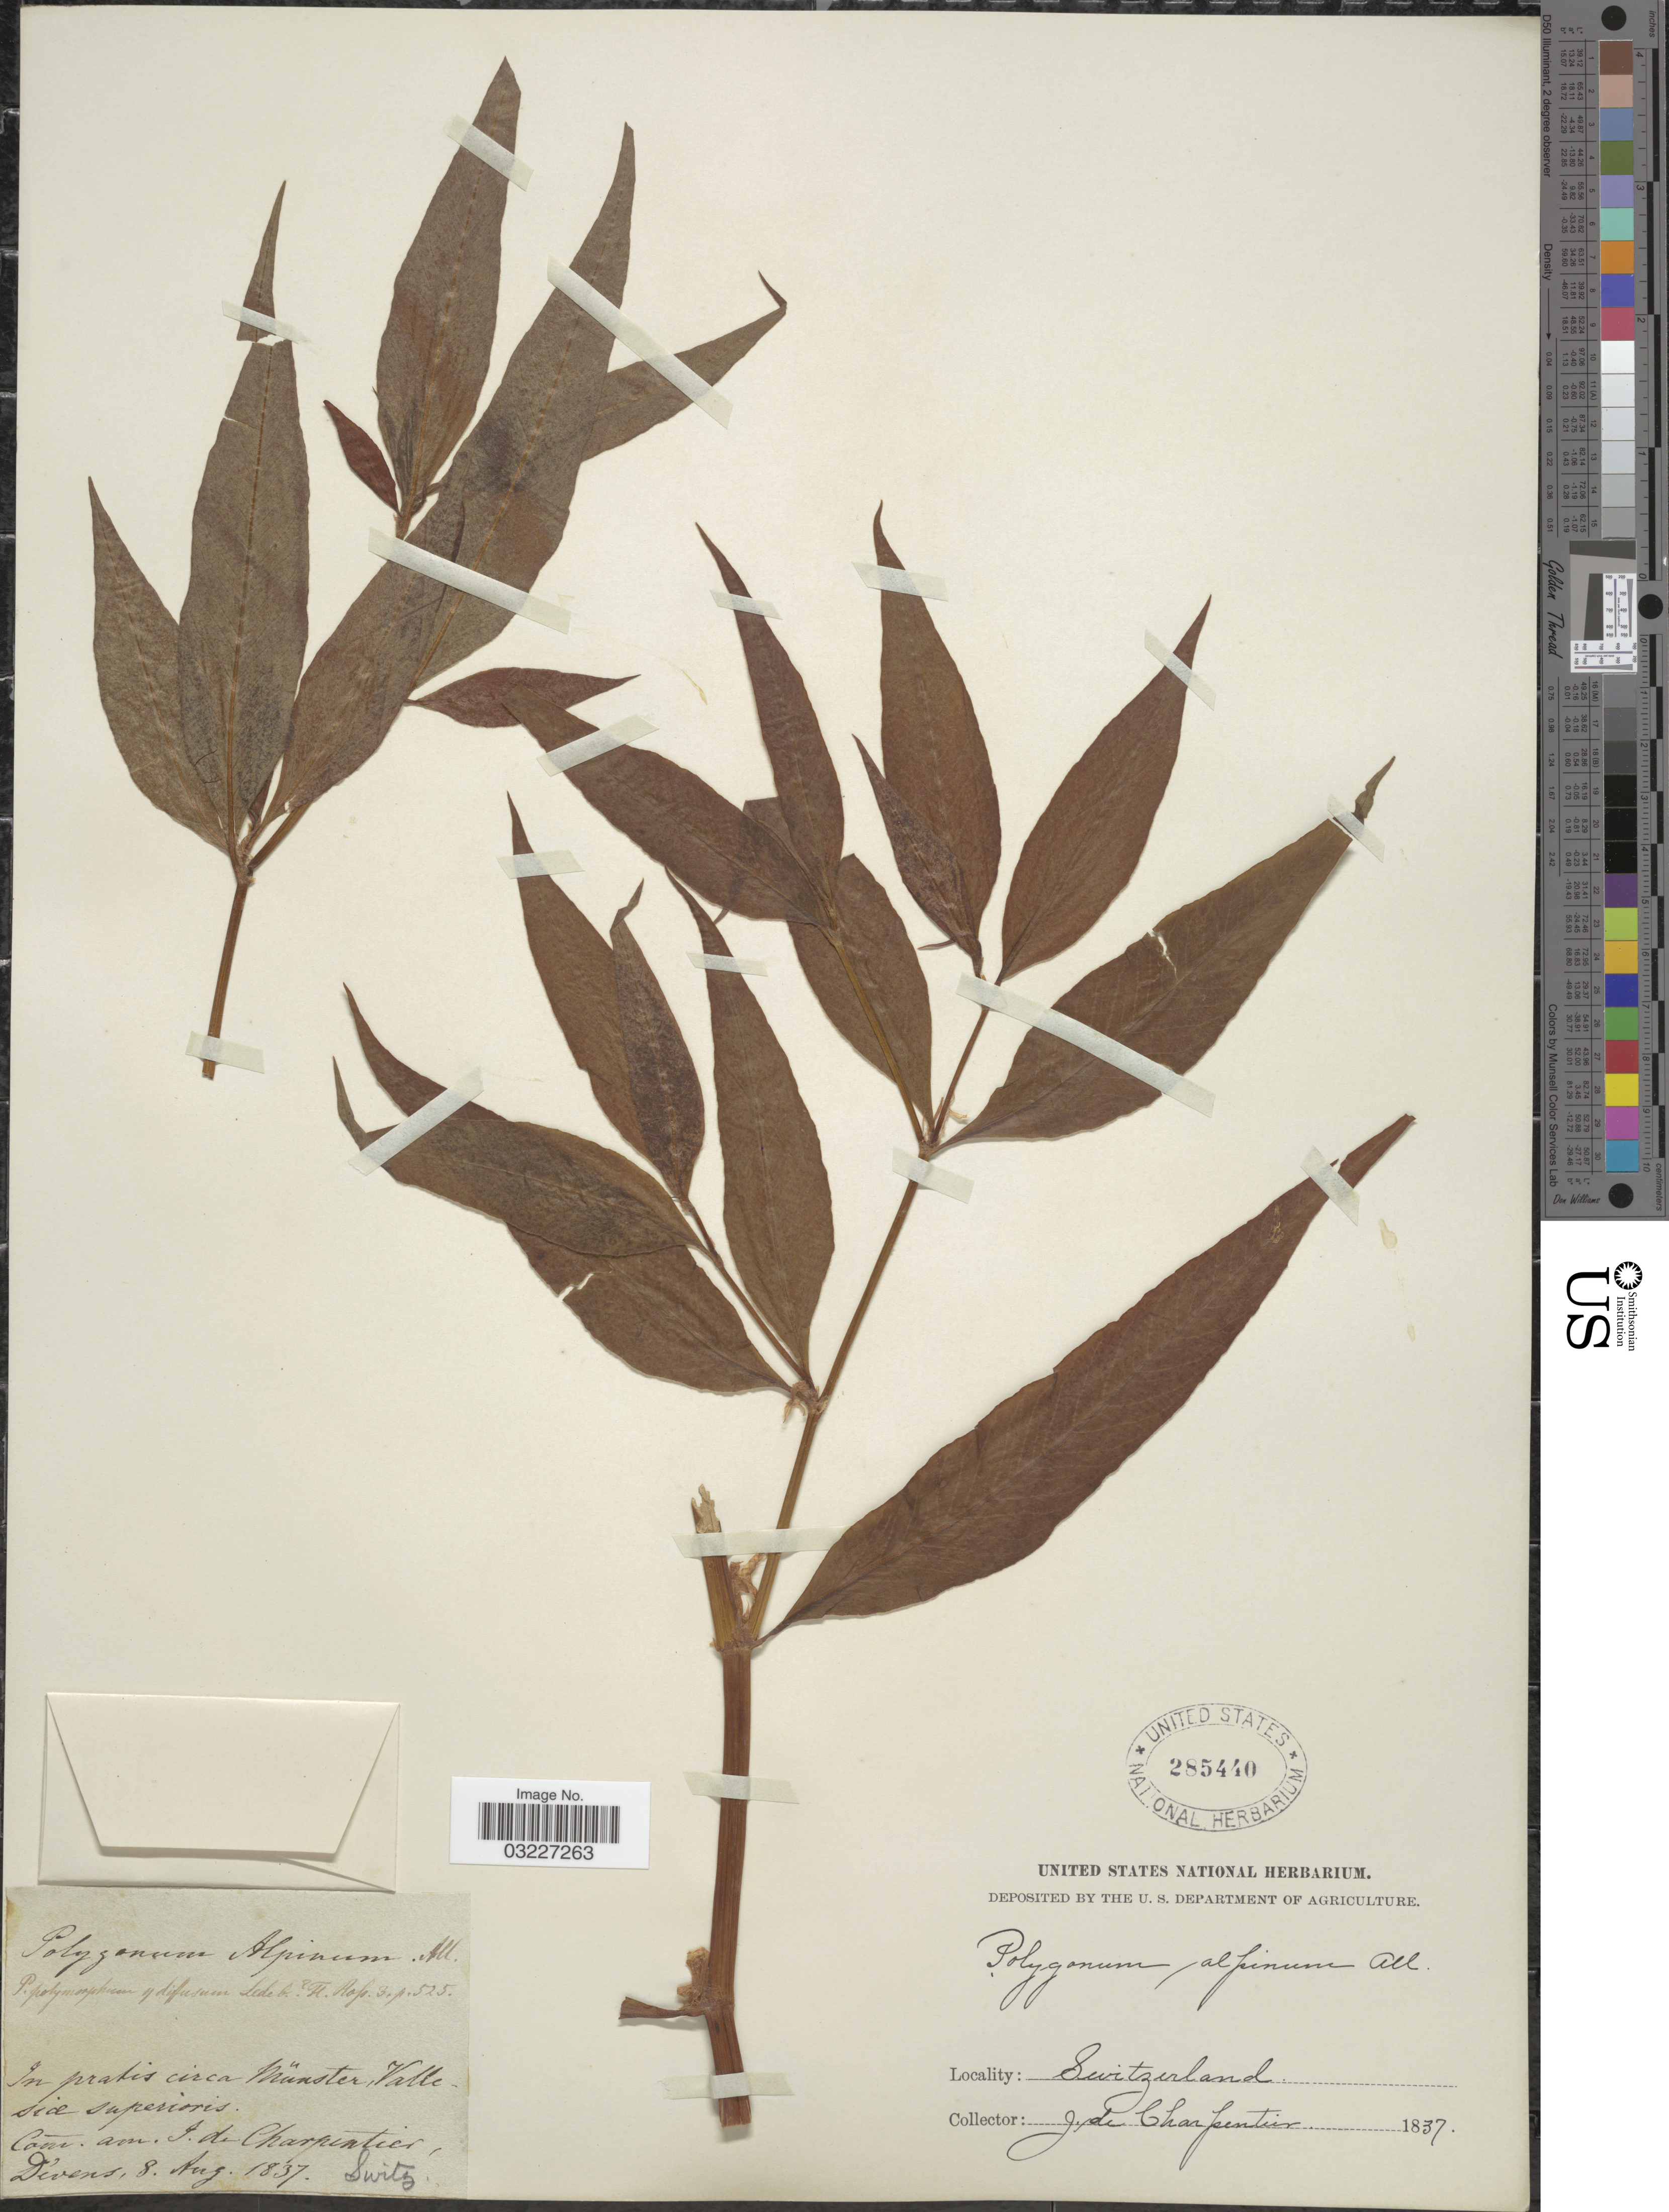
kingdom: Plantae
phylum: Tracheophyta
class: Magnoliopsida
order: Caryophyllales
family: Polygonaceae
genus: Koenigia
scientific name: Koenigia alpina var. alpina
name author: (All.) T.M. Schust. & Reveal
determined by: Strong, Mark T., (BOT), Smithsonian Institution - National Museum of Natural History (UNITED STATES)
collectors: J. Charpentier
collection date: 1837-08-08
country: Switzerland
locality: In pratis circa Münster, Vallesiæ superioris.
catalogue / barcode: US 285440